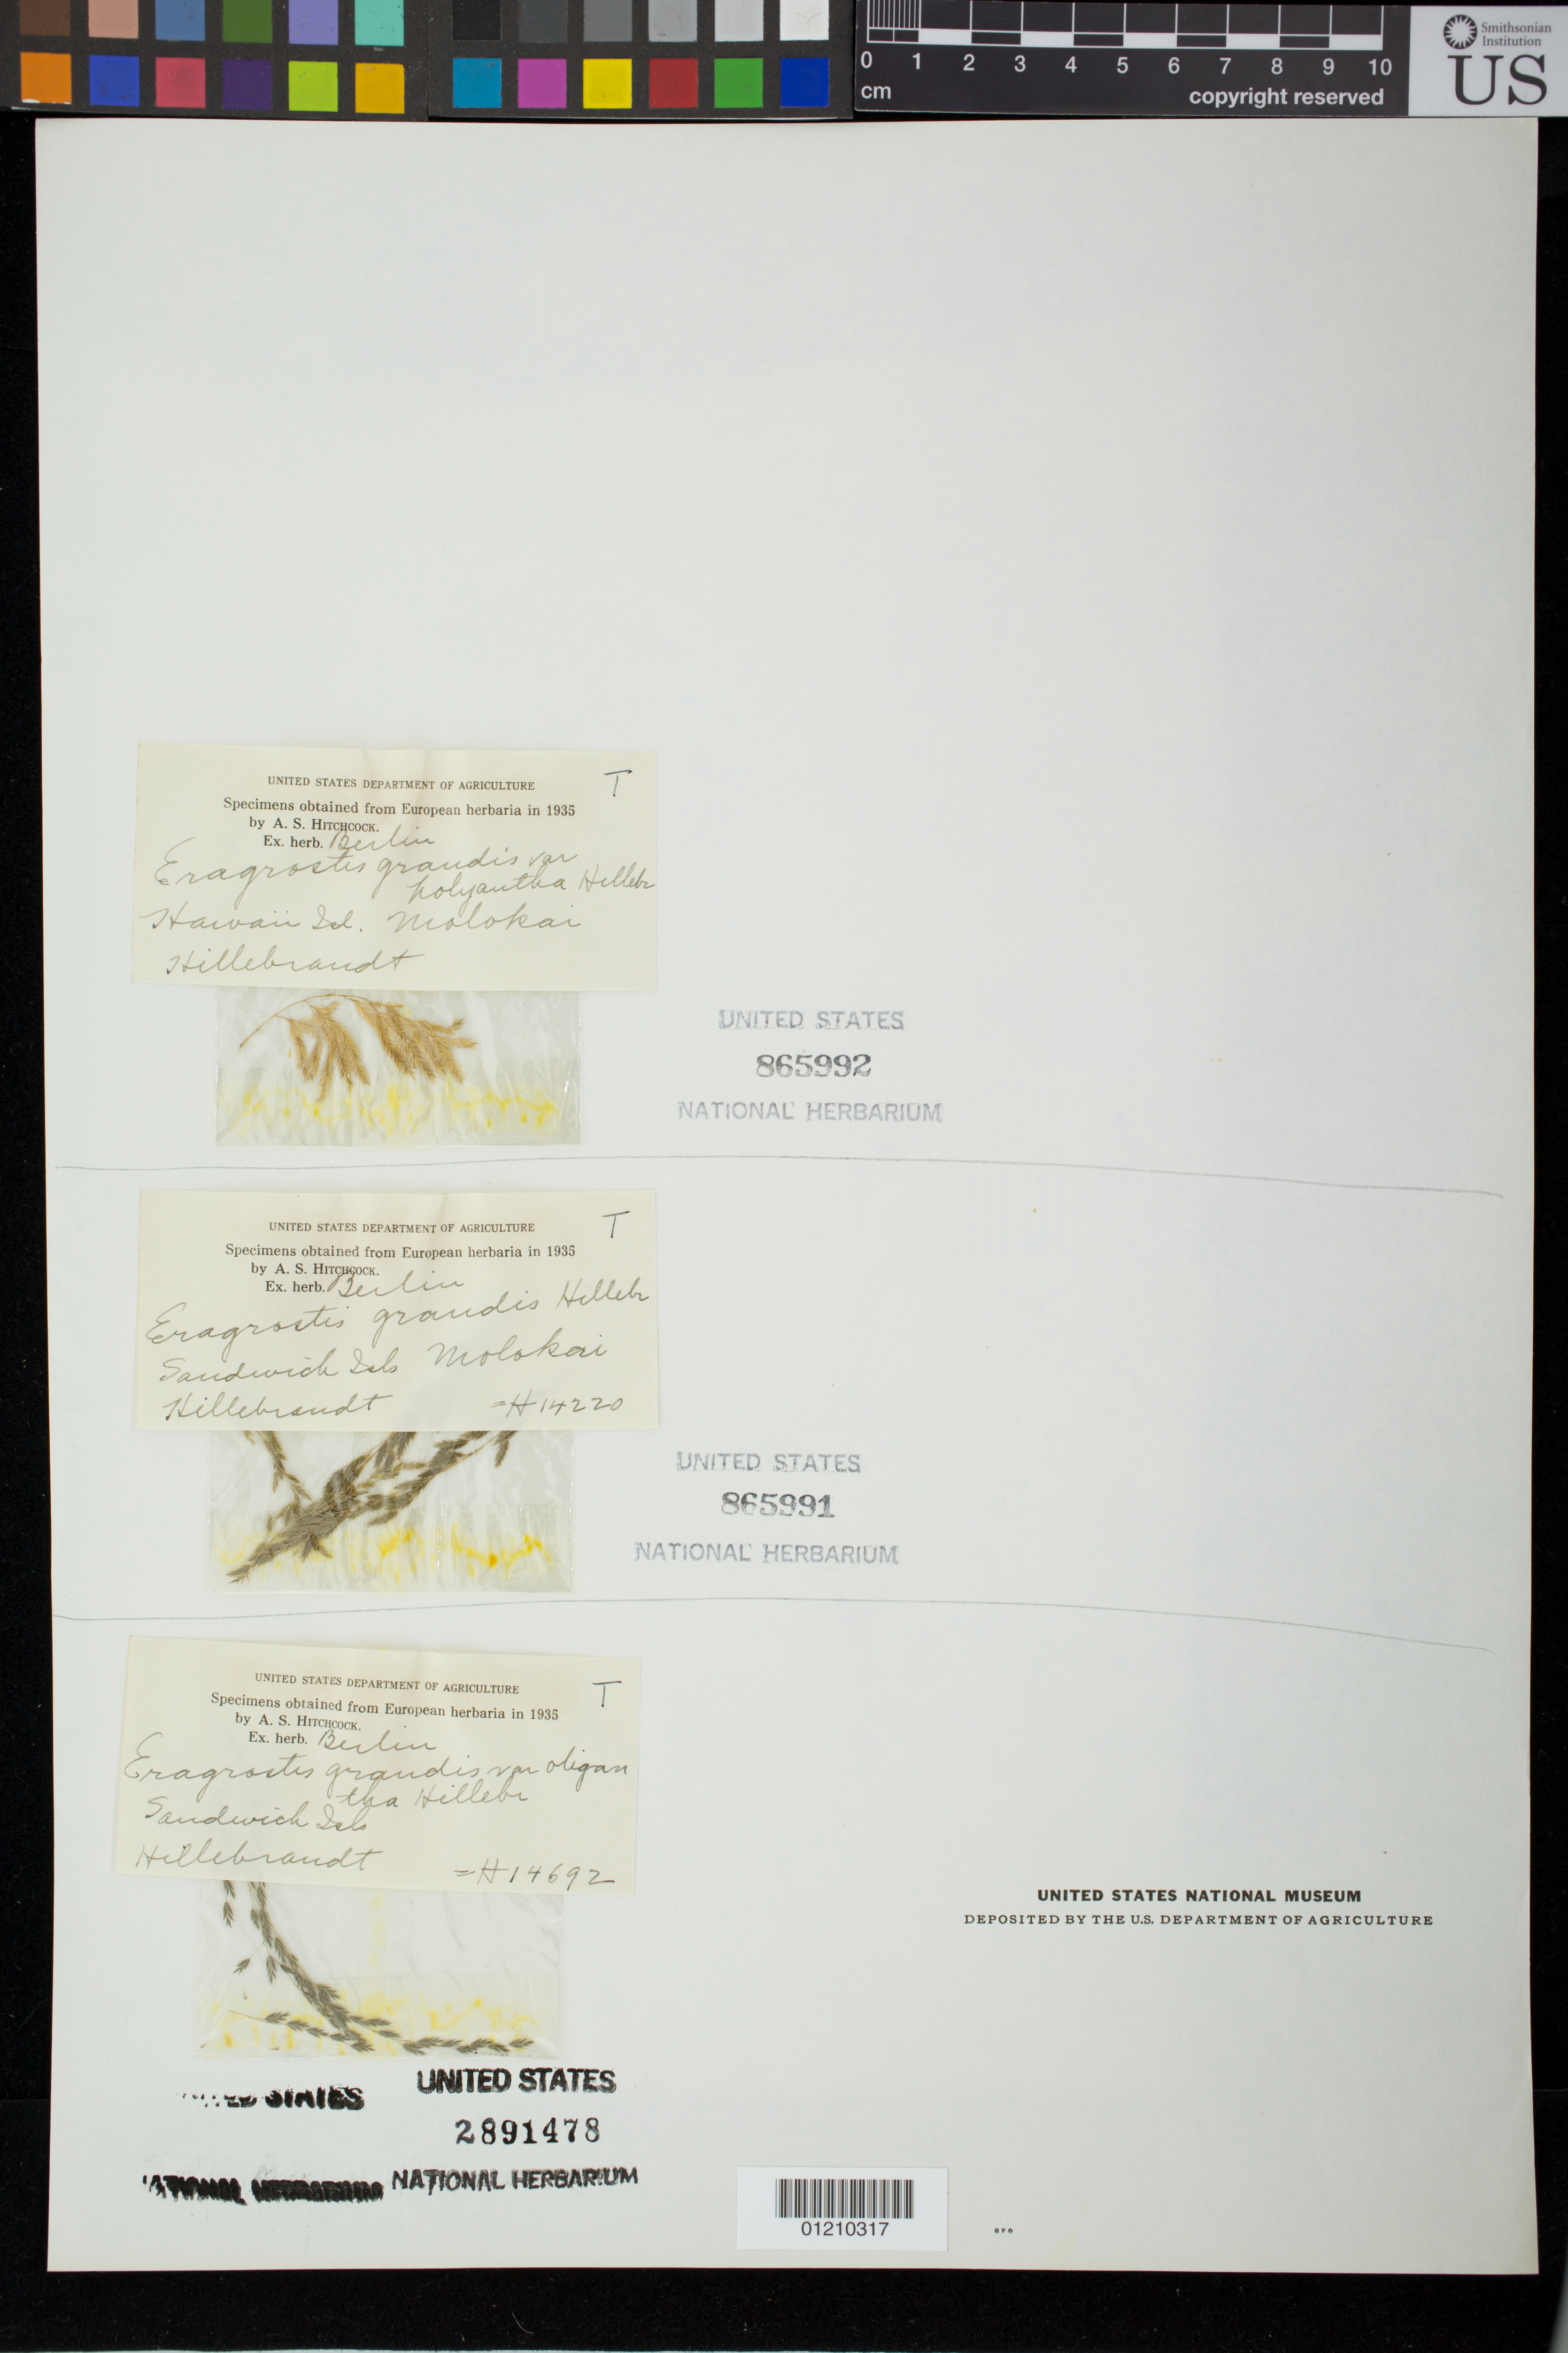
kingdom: Plantae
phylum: Tracheophyta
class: Liliopsida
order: Poales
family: Poaceae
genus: Eragrostis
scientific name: Eragrostis grandis var. oligantha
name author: Hillebr.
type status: Type Collection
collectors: W. Hillebrand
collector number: H14692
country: United States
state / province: Hawaii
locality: Sandwich Island.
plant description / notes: Fragmentary material of type specimen ex herb. Berlin.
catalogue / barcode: US 2891478